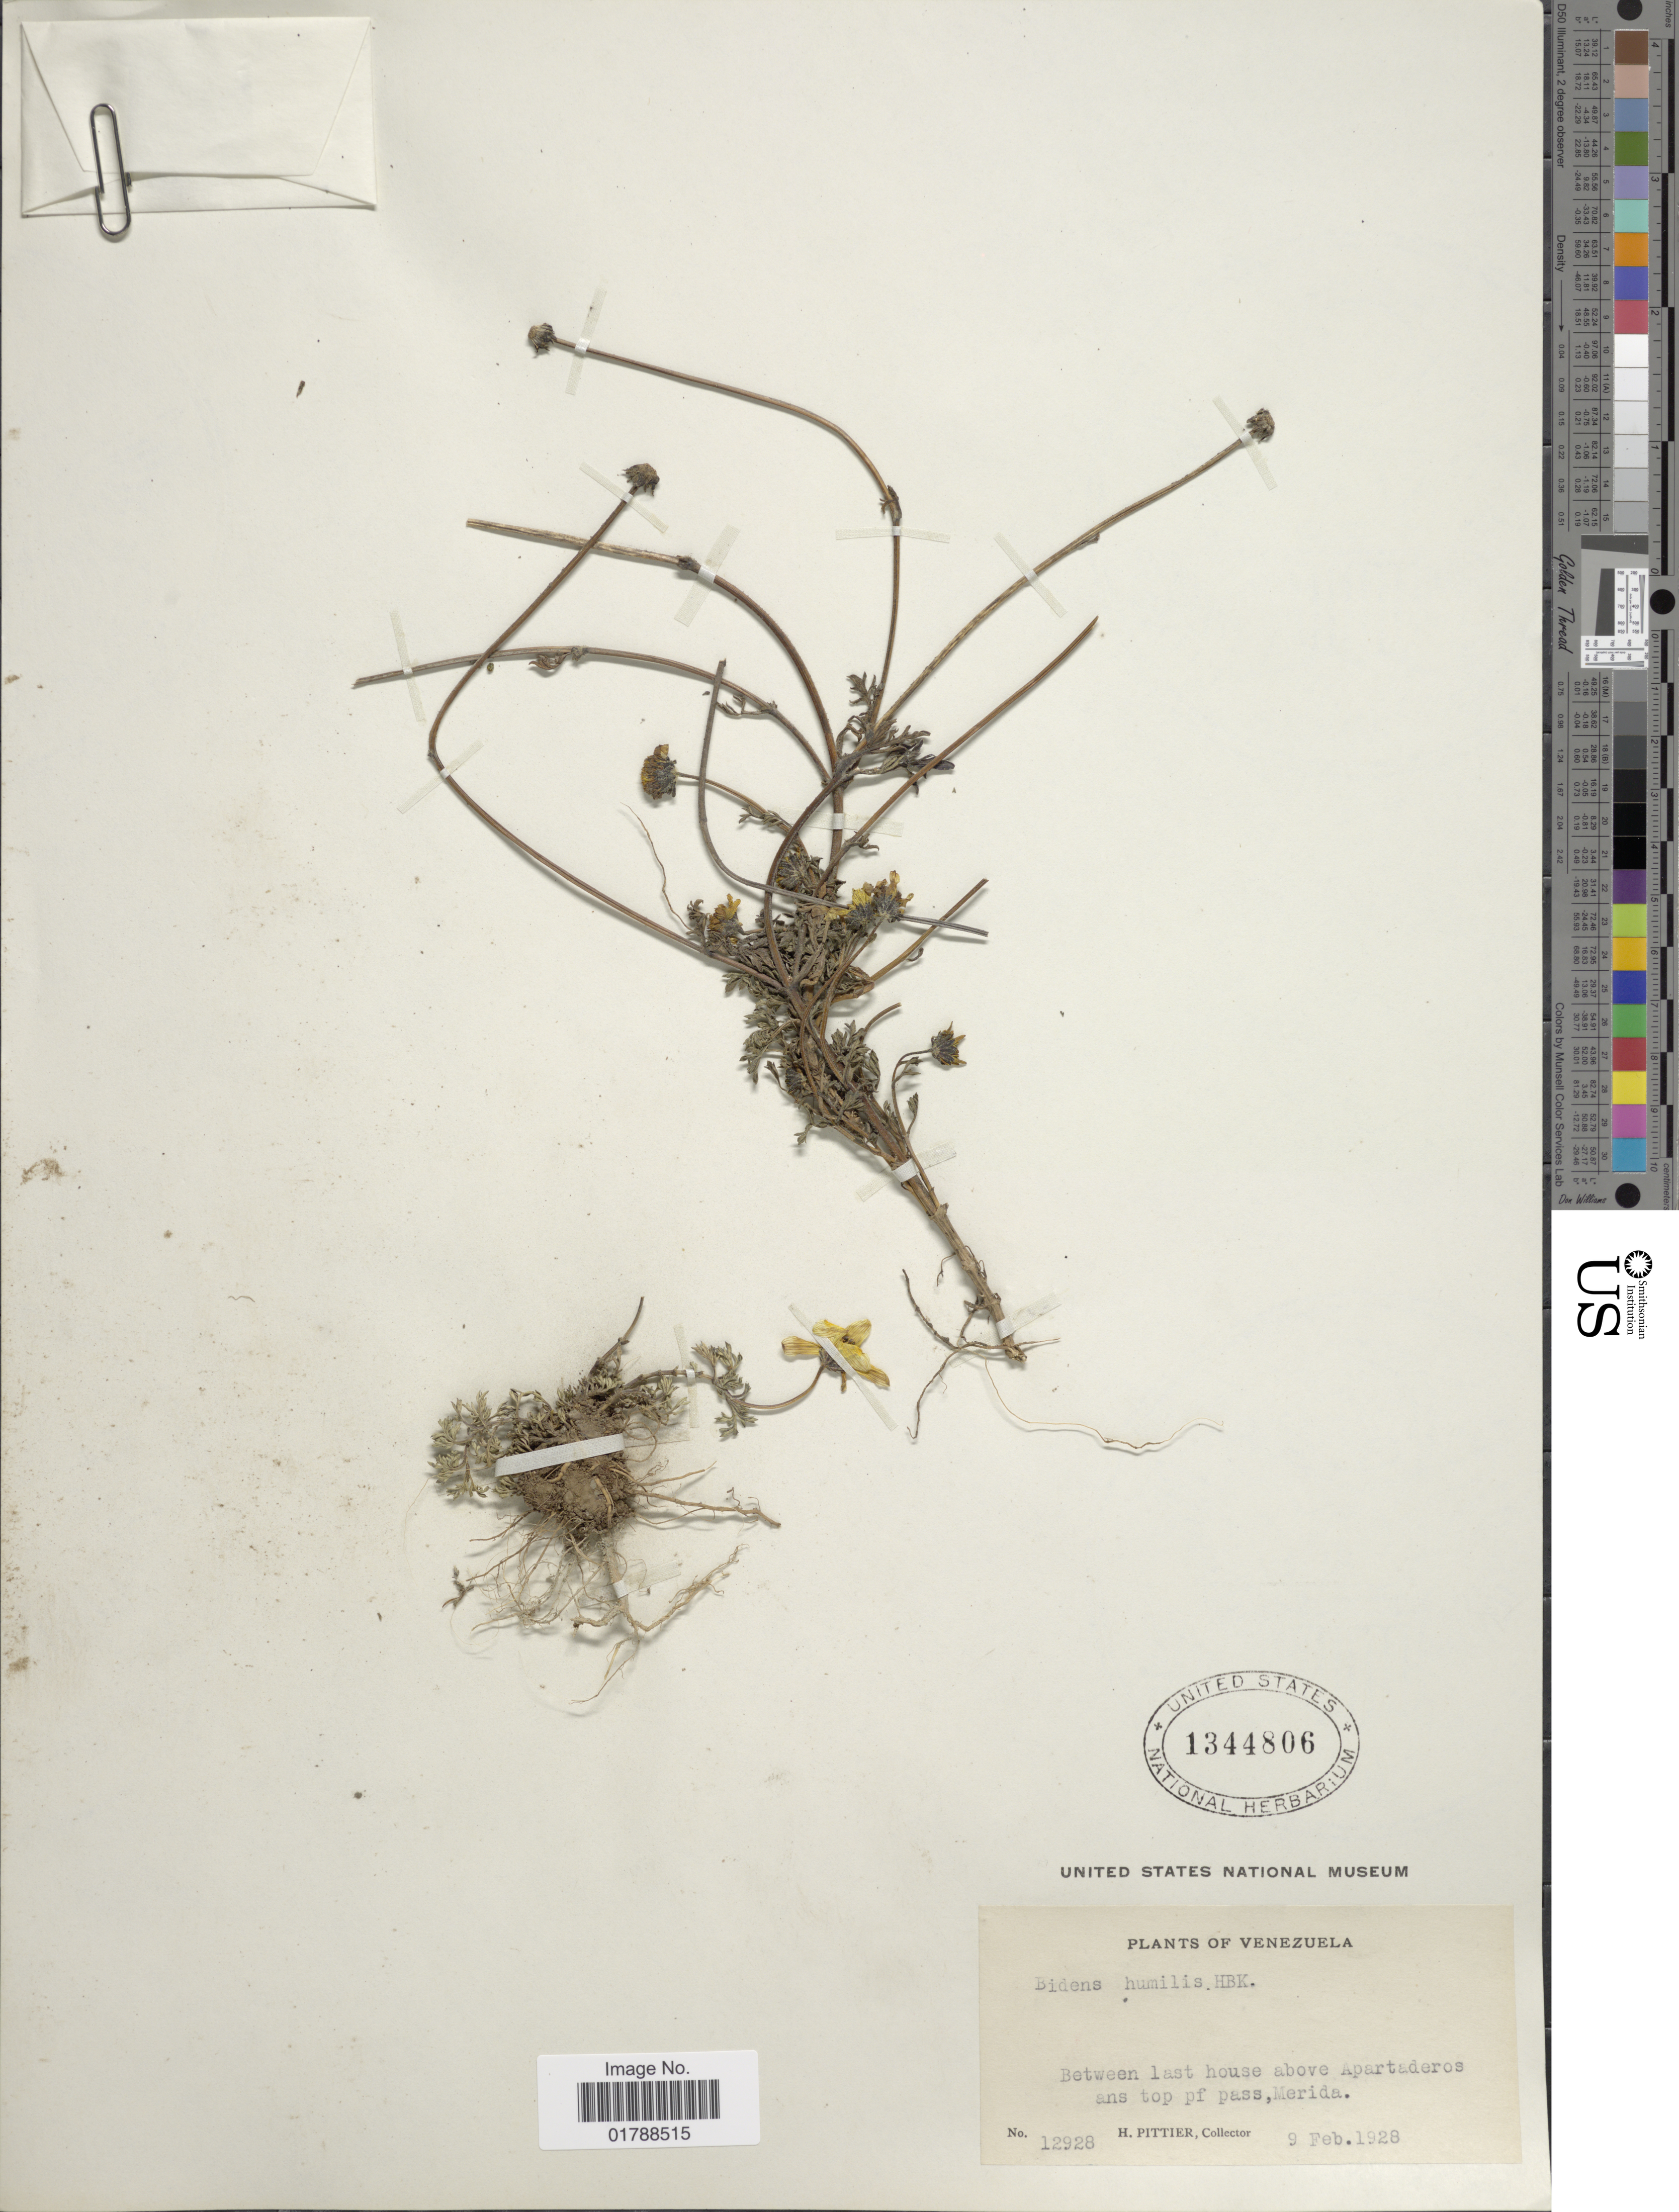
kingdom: Plantae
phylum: Tracheophyta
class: Magnoliopsida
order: Asterales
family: Asteraceae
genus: Bidens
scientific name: Bidens humilis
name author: Kunth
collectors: H. F. Pittier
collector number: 12928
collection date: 1928-02-09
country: Venezuela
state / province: Mérida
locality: Between last house above Apartaderos and top of pass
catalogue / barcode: US 1344806